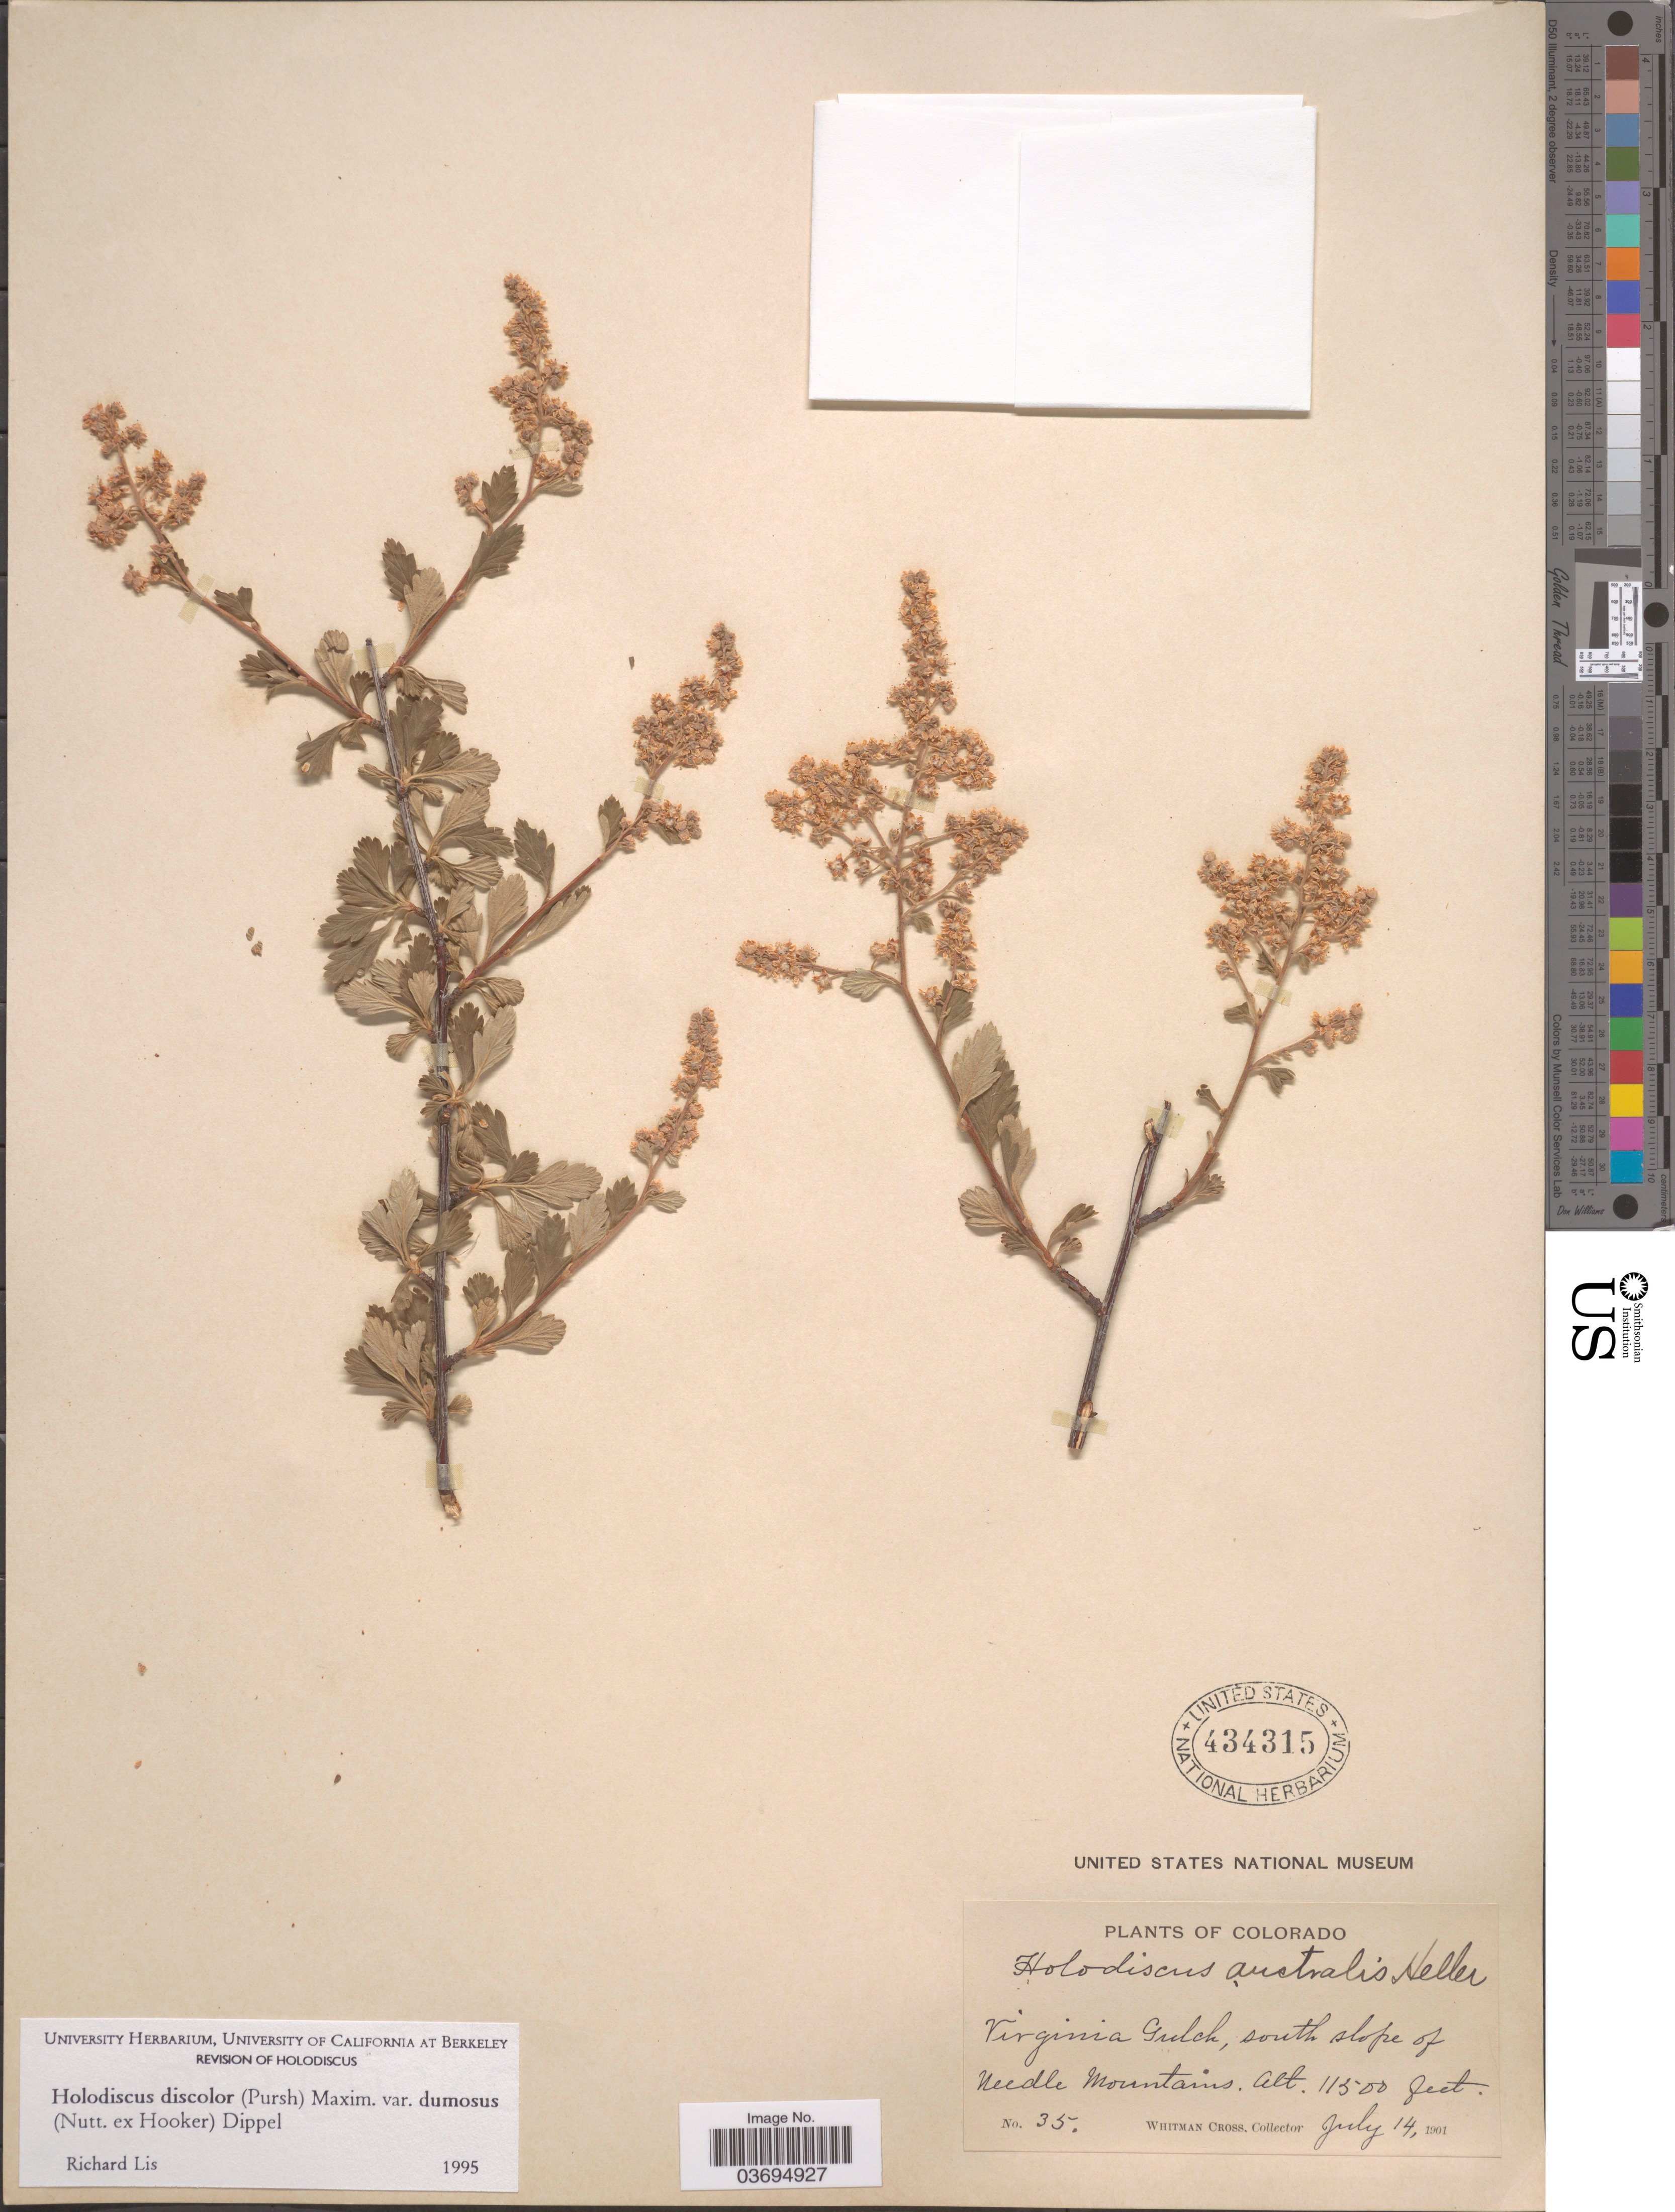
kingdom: Plantae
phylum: Tracheophyta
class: Magnoliopsida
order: Rosales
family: Rosaceae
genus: Holodiscus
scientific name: Holodiscus discolor var. dumosus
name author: Maxim. ex J.M. Coult.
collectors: W. Cross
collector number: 35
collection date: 1901-07-14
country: United States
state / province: Colorado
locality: Virginia Gulch, south slope of Needle Mountains.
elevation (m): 3505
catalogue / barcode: US 434315